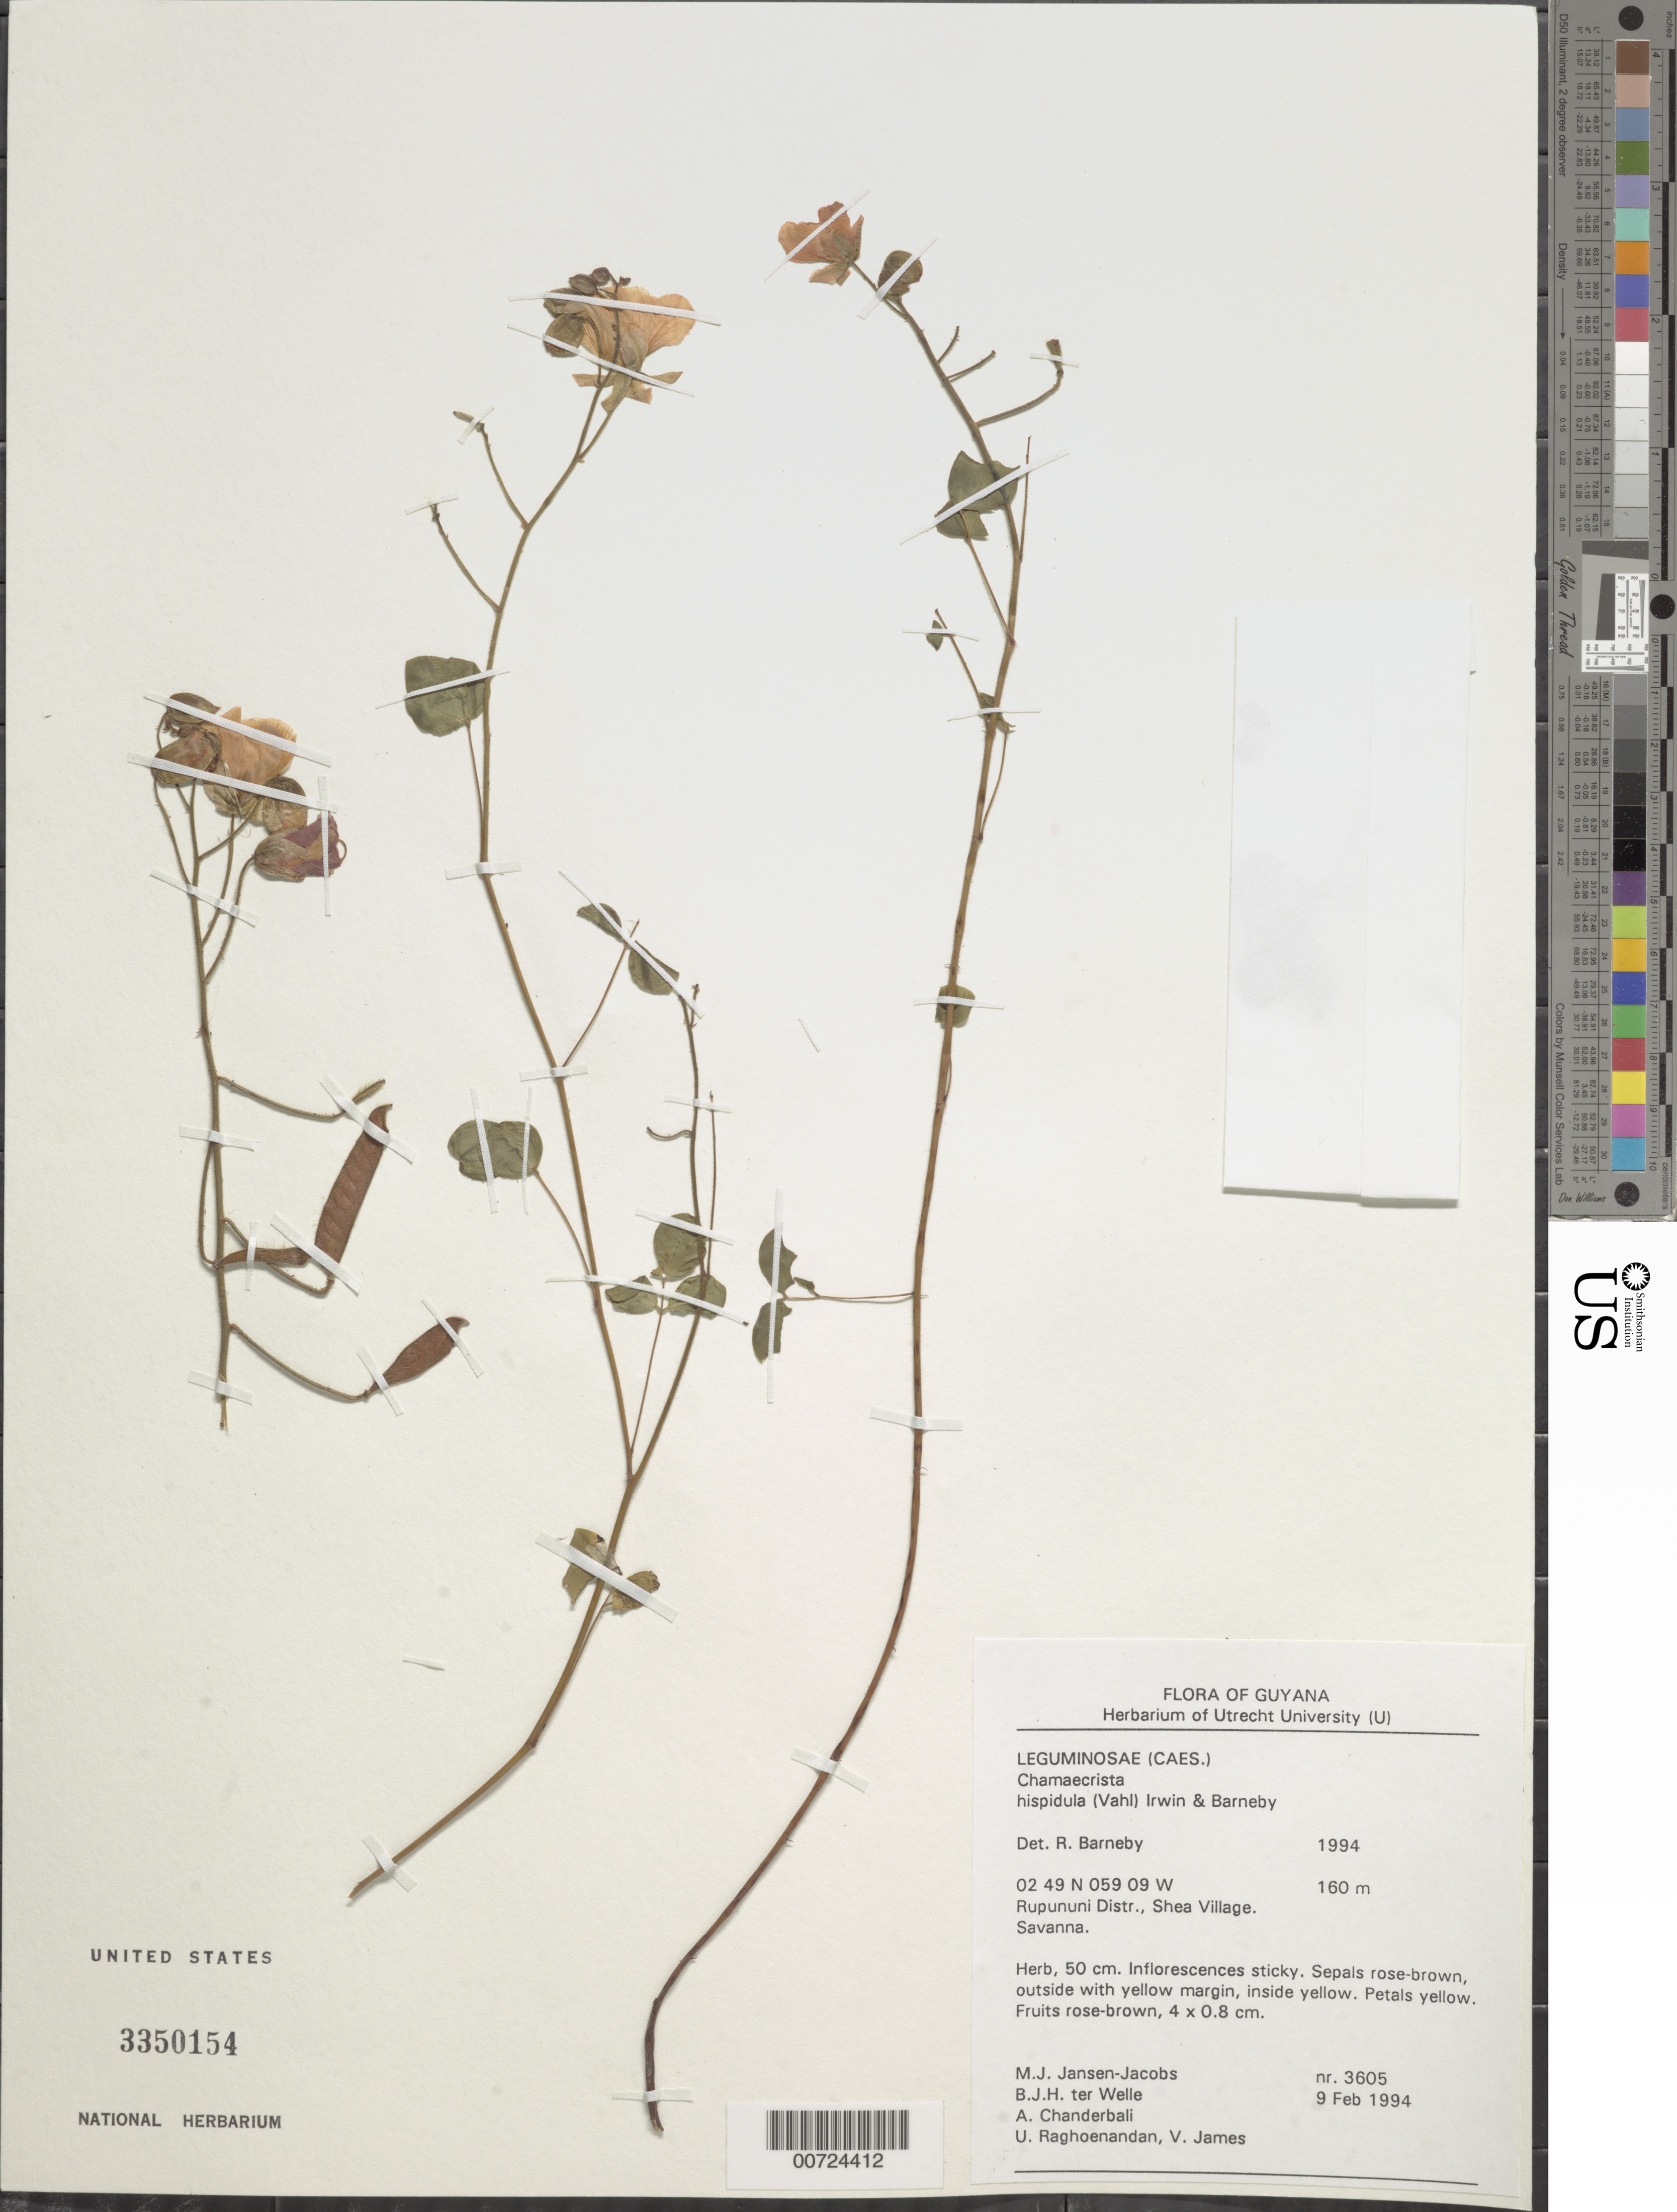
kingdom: Plantae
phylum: Tracheophyta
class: Magnoliopsida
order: Fabales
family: Fabaceae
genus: Chamaecrista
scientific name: Chamaecrista hispidula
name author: (Vahl) H.S. Irwin & Barneby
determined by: Barneby, Rupert C., (NY)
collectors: M. J. Jansen-Jacobs, B. Welle, A. S. Chanderbali, U. Raghoenandan & V. James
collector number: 3605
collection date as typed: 9-Feb-94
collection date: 1994-02-09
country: Guyana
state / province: U. Takutu-U. Essequibo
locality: Shea Village, Rupununi Dist.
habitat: Savanna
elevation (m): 160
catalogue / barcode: US 3350154